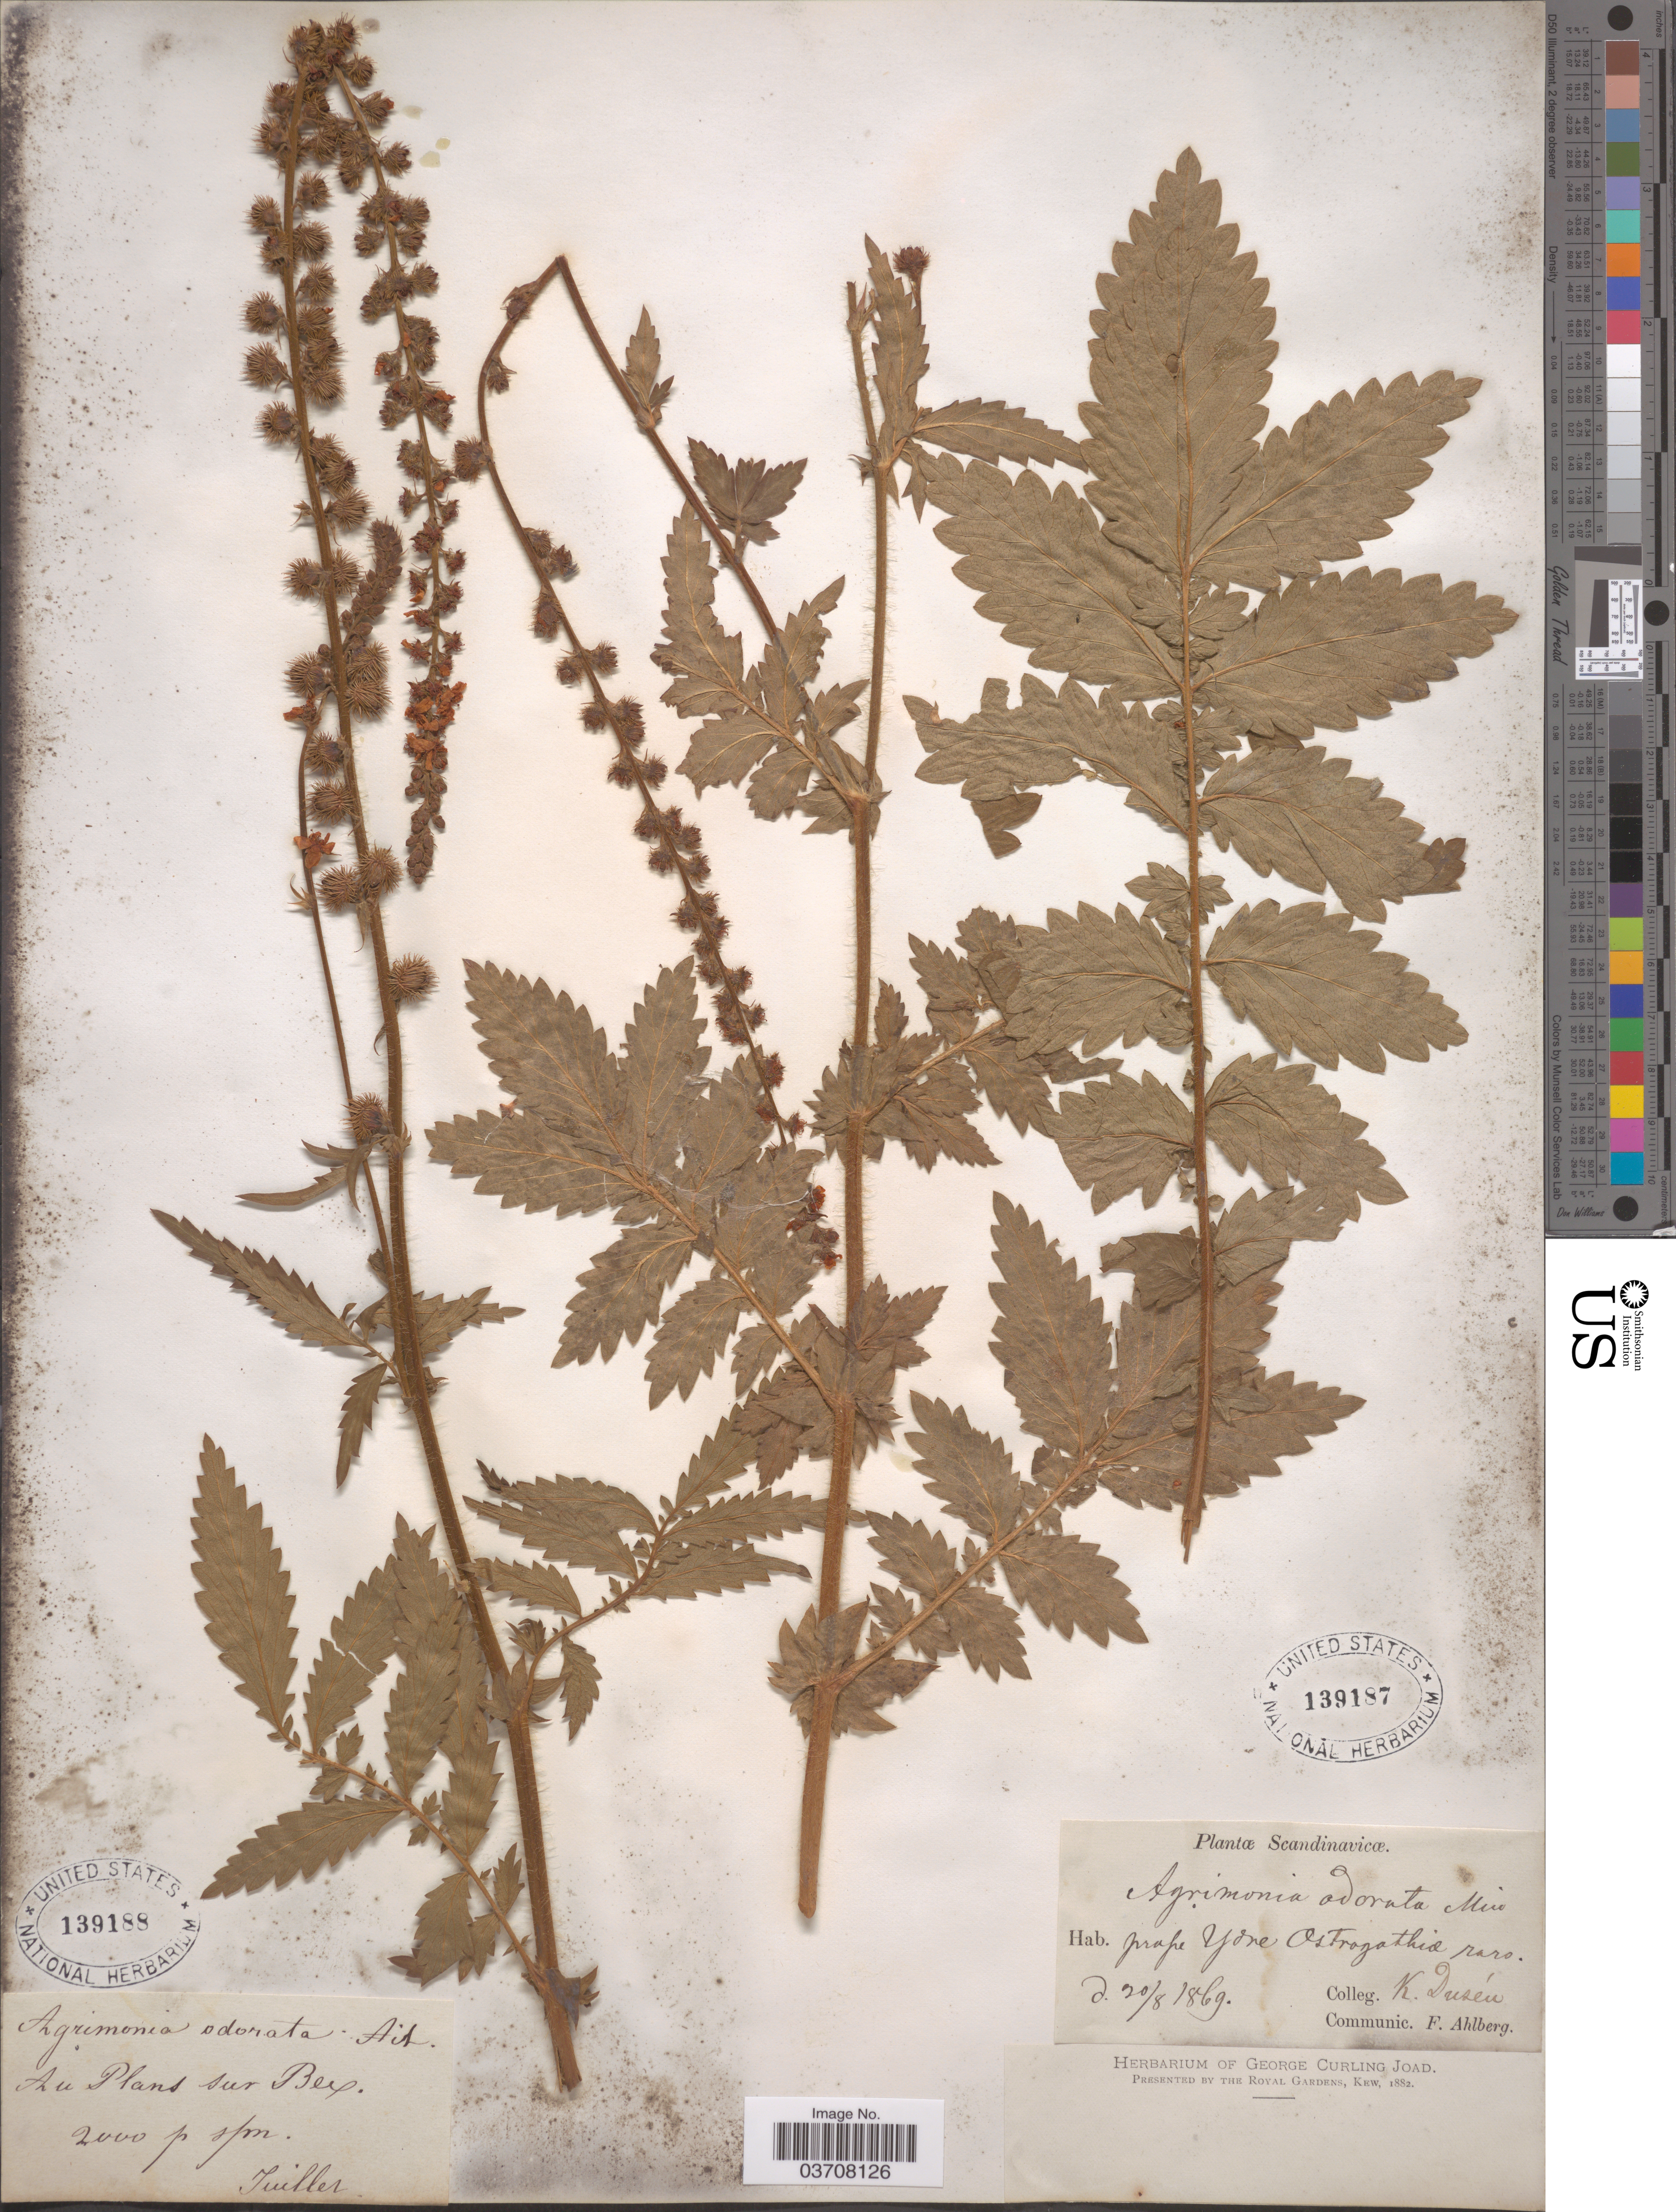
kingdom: Plantae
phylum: Tracheophyta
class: Magnoliopsida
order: Rosales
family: Rosaceae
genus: Agrimonia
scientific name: Agrimonia odorata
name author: Mill.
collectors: K. Dusén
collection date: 1869-08-20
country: Sweden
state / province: Östergötland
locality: Scandanavía. Prope Yone Ostrogothiœ raro.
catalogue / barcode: US 139187